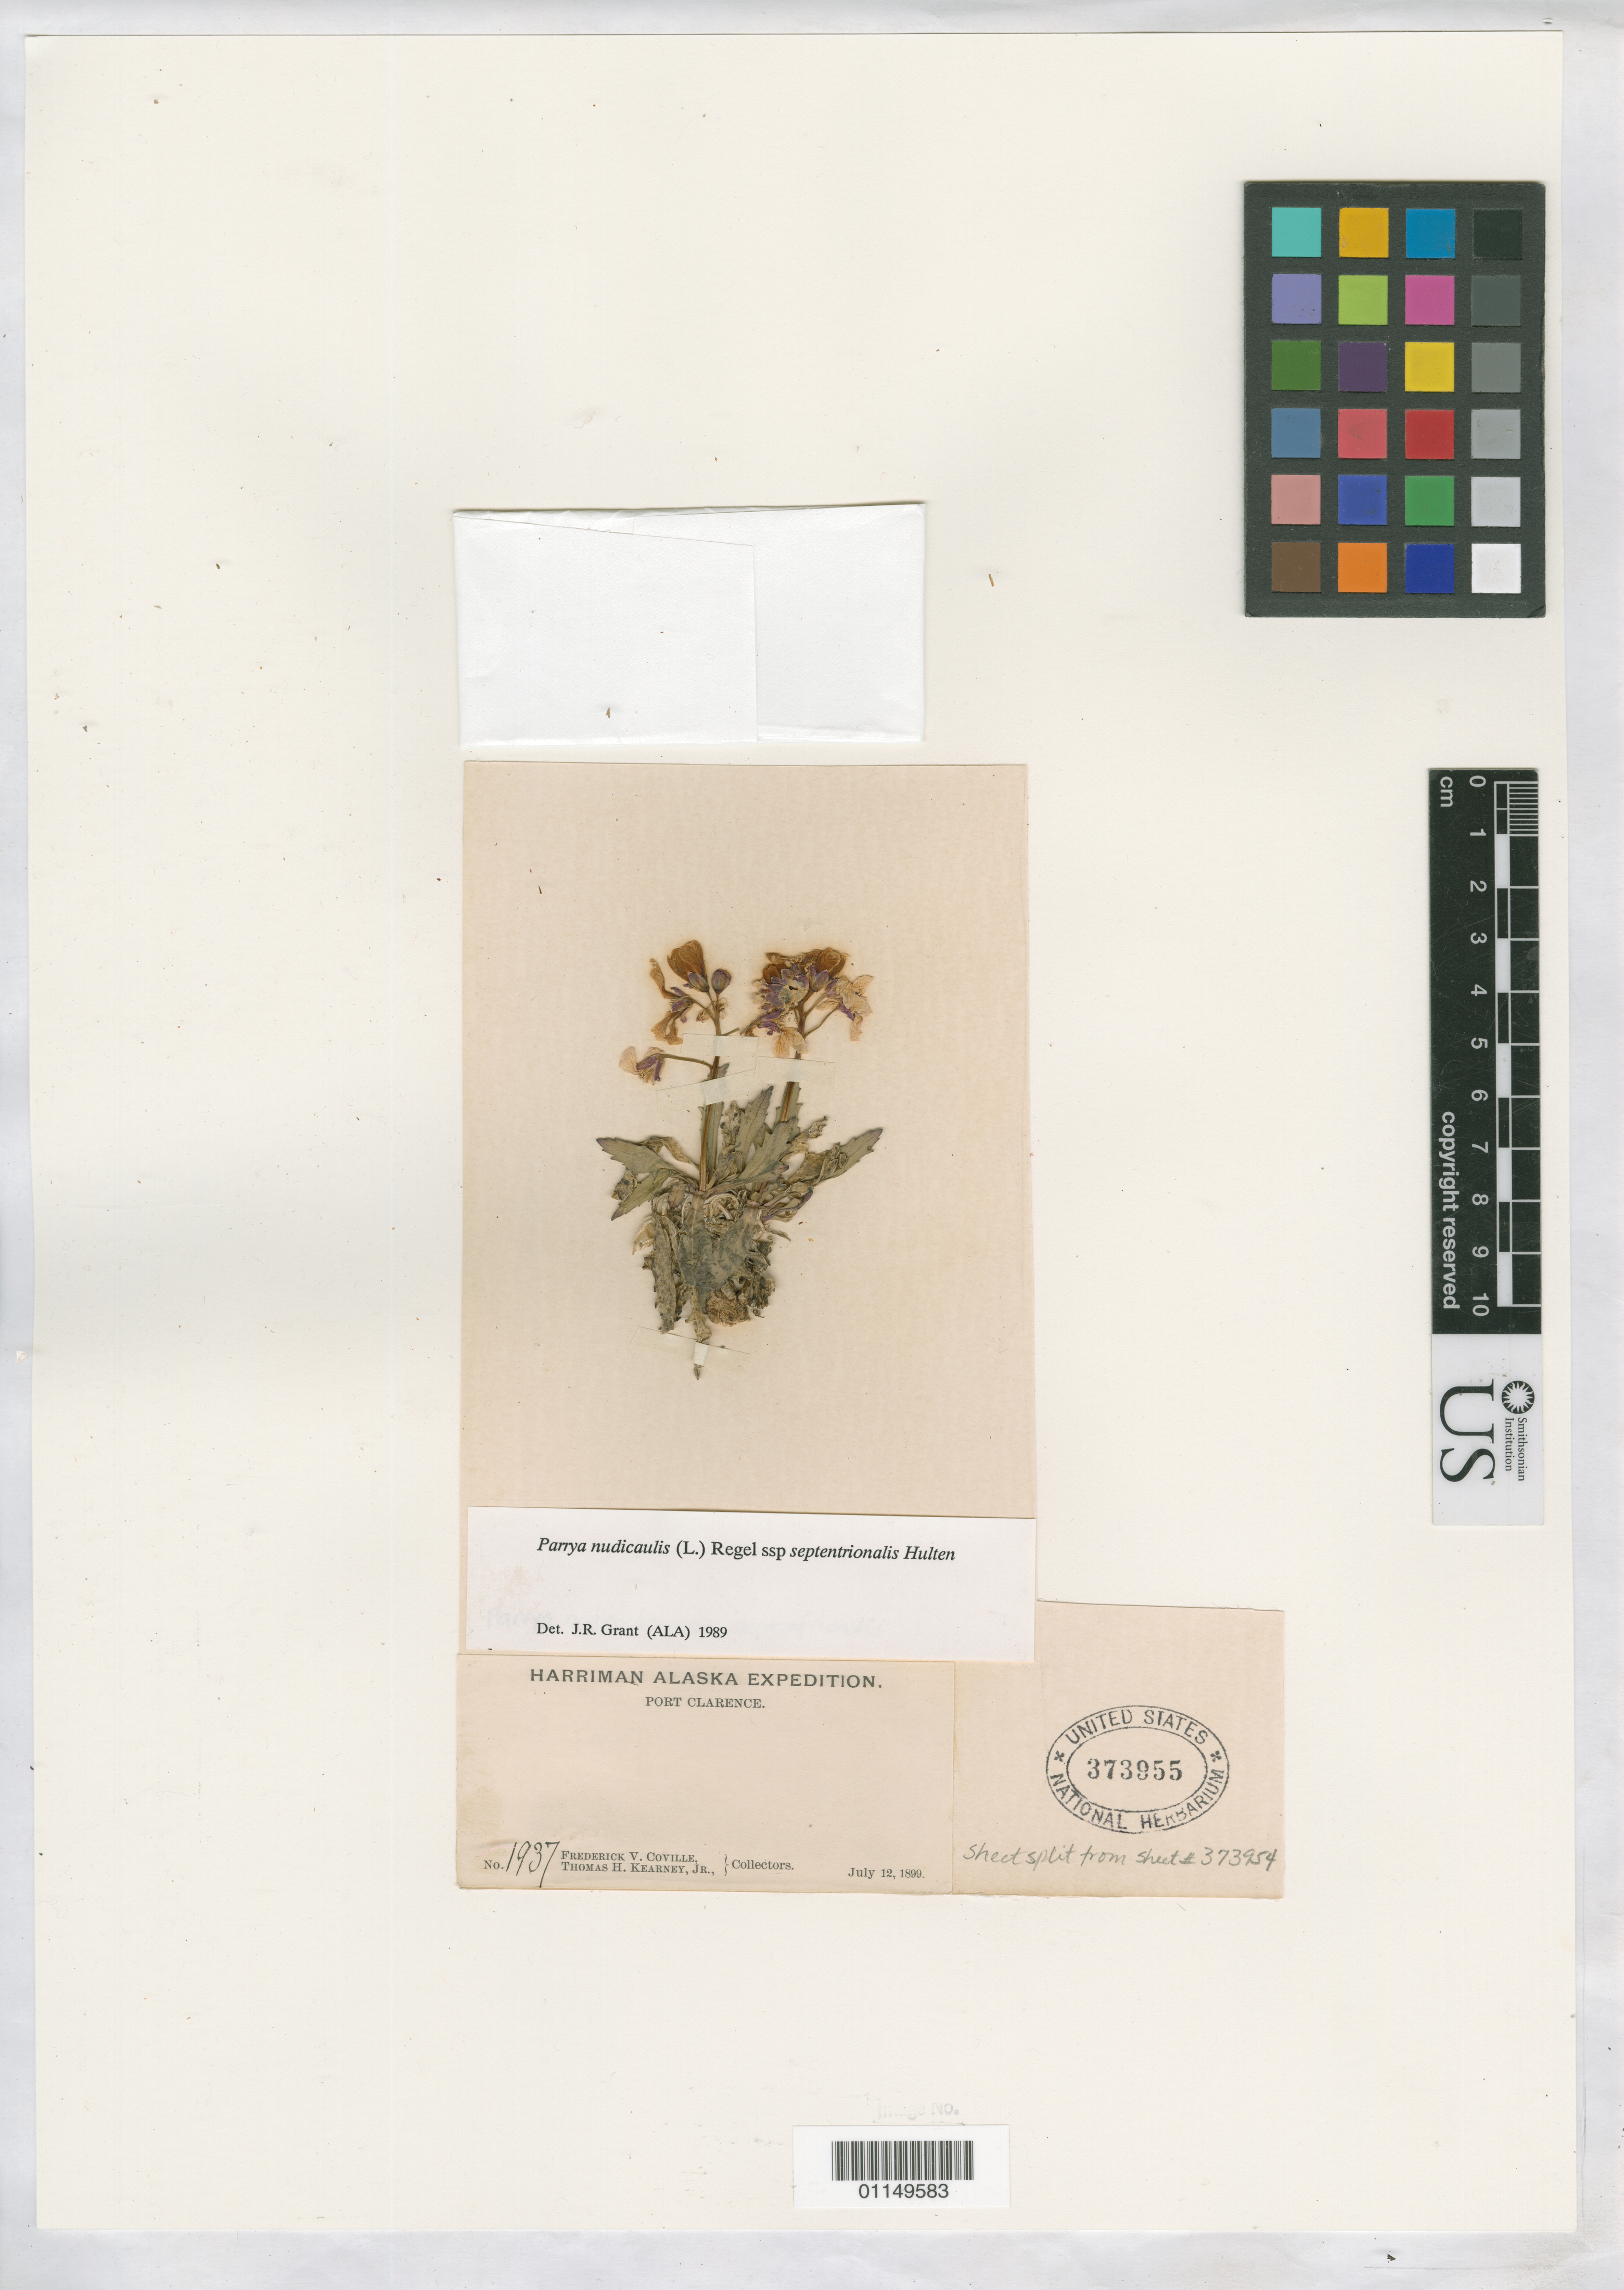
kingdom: Plantae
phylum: Tracheophyta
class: Magnoliopsida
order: Brassicales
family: Brassicaceae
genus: Parrya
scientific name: Parrya nudicaulis subsp. septentrionalis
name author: Hultén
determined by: Grant, J. R., (SWITZERLAND)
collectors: F. V. Coville & T. H. Kearney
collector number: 1937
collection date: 1899-07-12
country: United States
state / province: Alaska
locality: Port Clarence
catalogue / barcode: US 373955